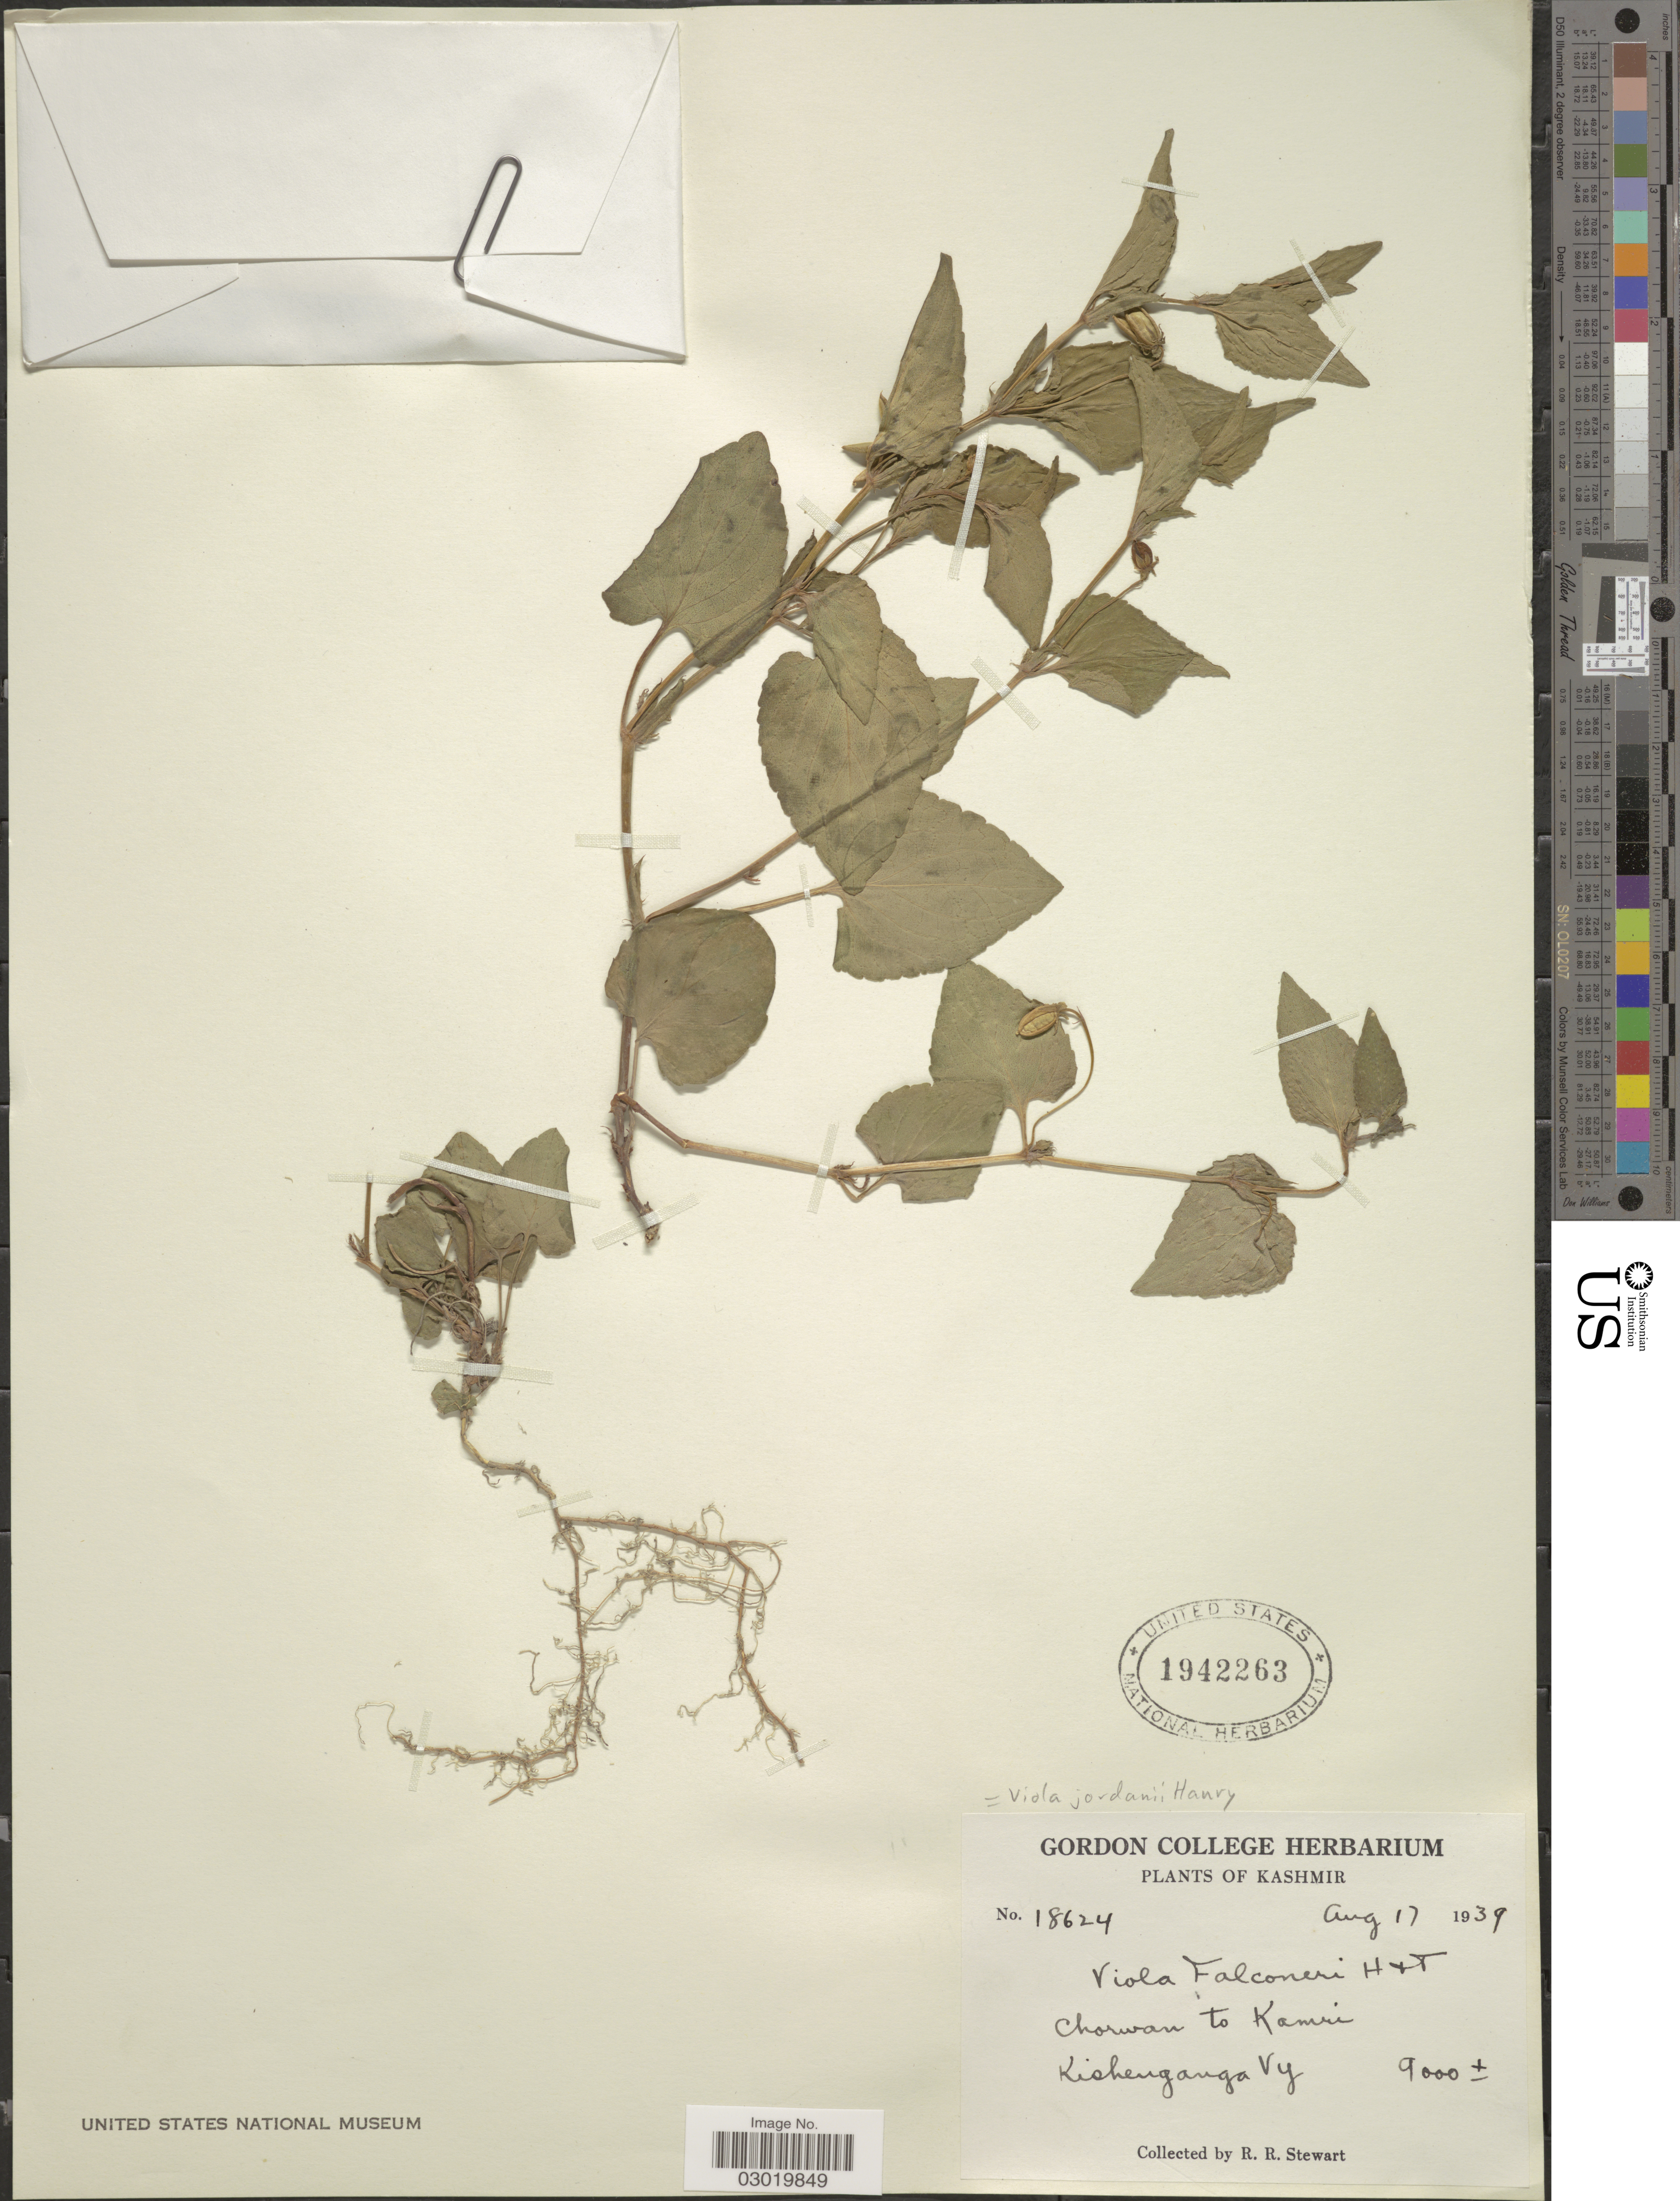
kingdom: Plantae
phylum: Tracheophyta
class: Magnoliopsida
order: Malpighiales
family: Violaceae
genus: Viola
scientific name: Viola jordanii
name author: Hanry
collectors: R. Stewart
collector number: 18624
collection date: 1939-08-17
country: India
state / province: Jammu and Kashmir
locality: Kashmir. Chorwan to Kamri. Kishenganga Vy.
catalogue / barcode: US 1942263